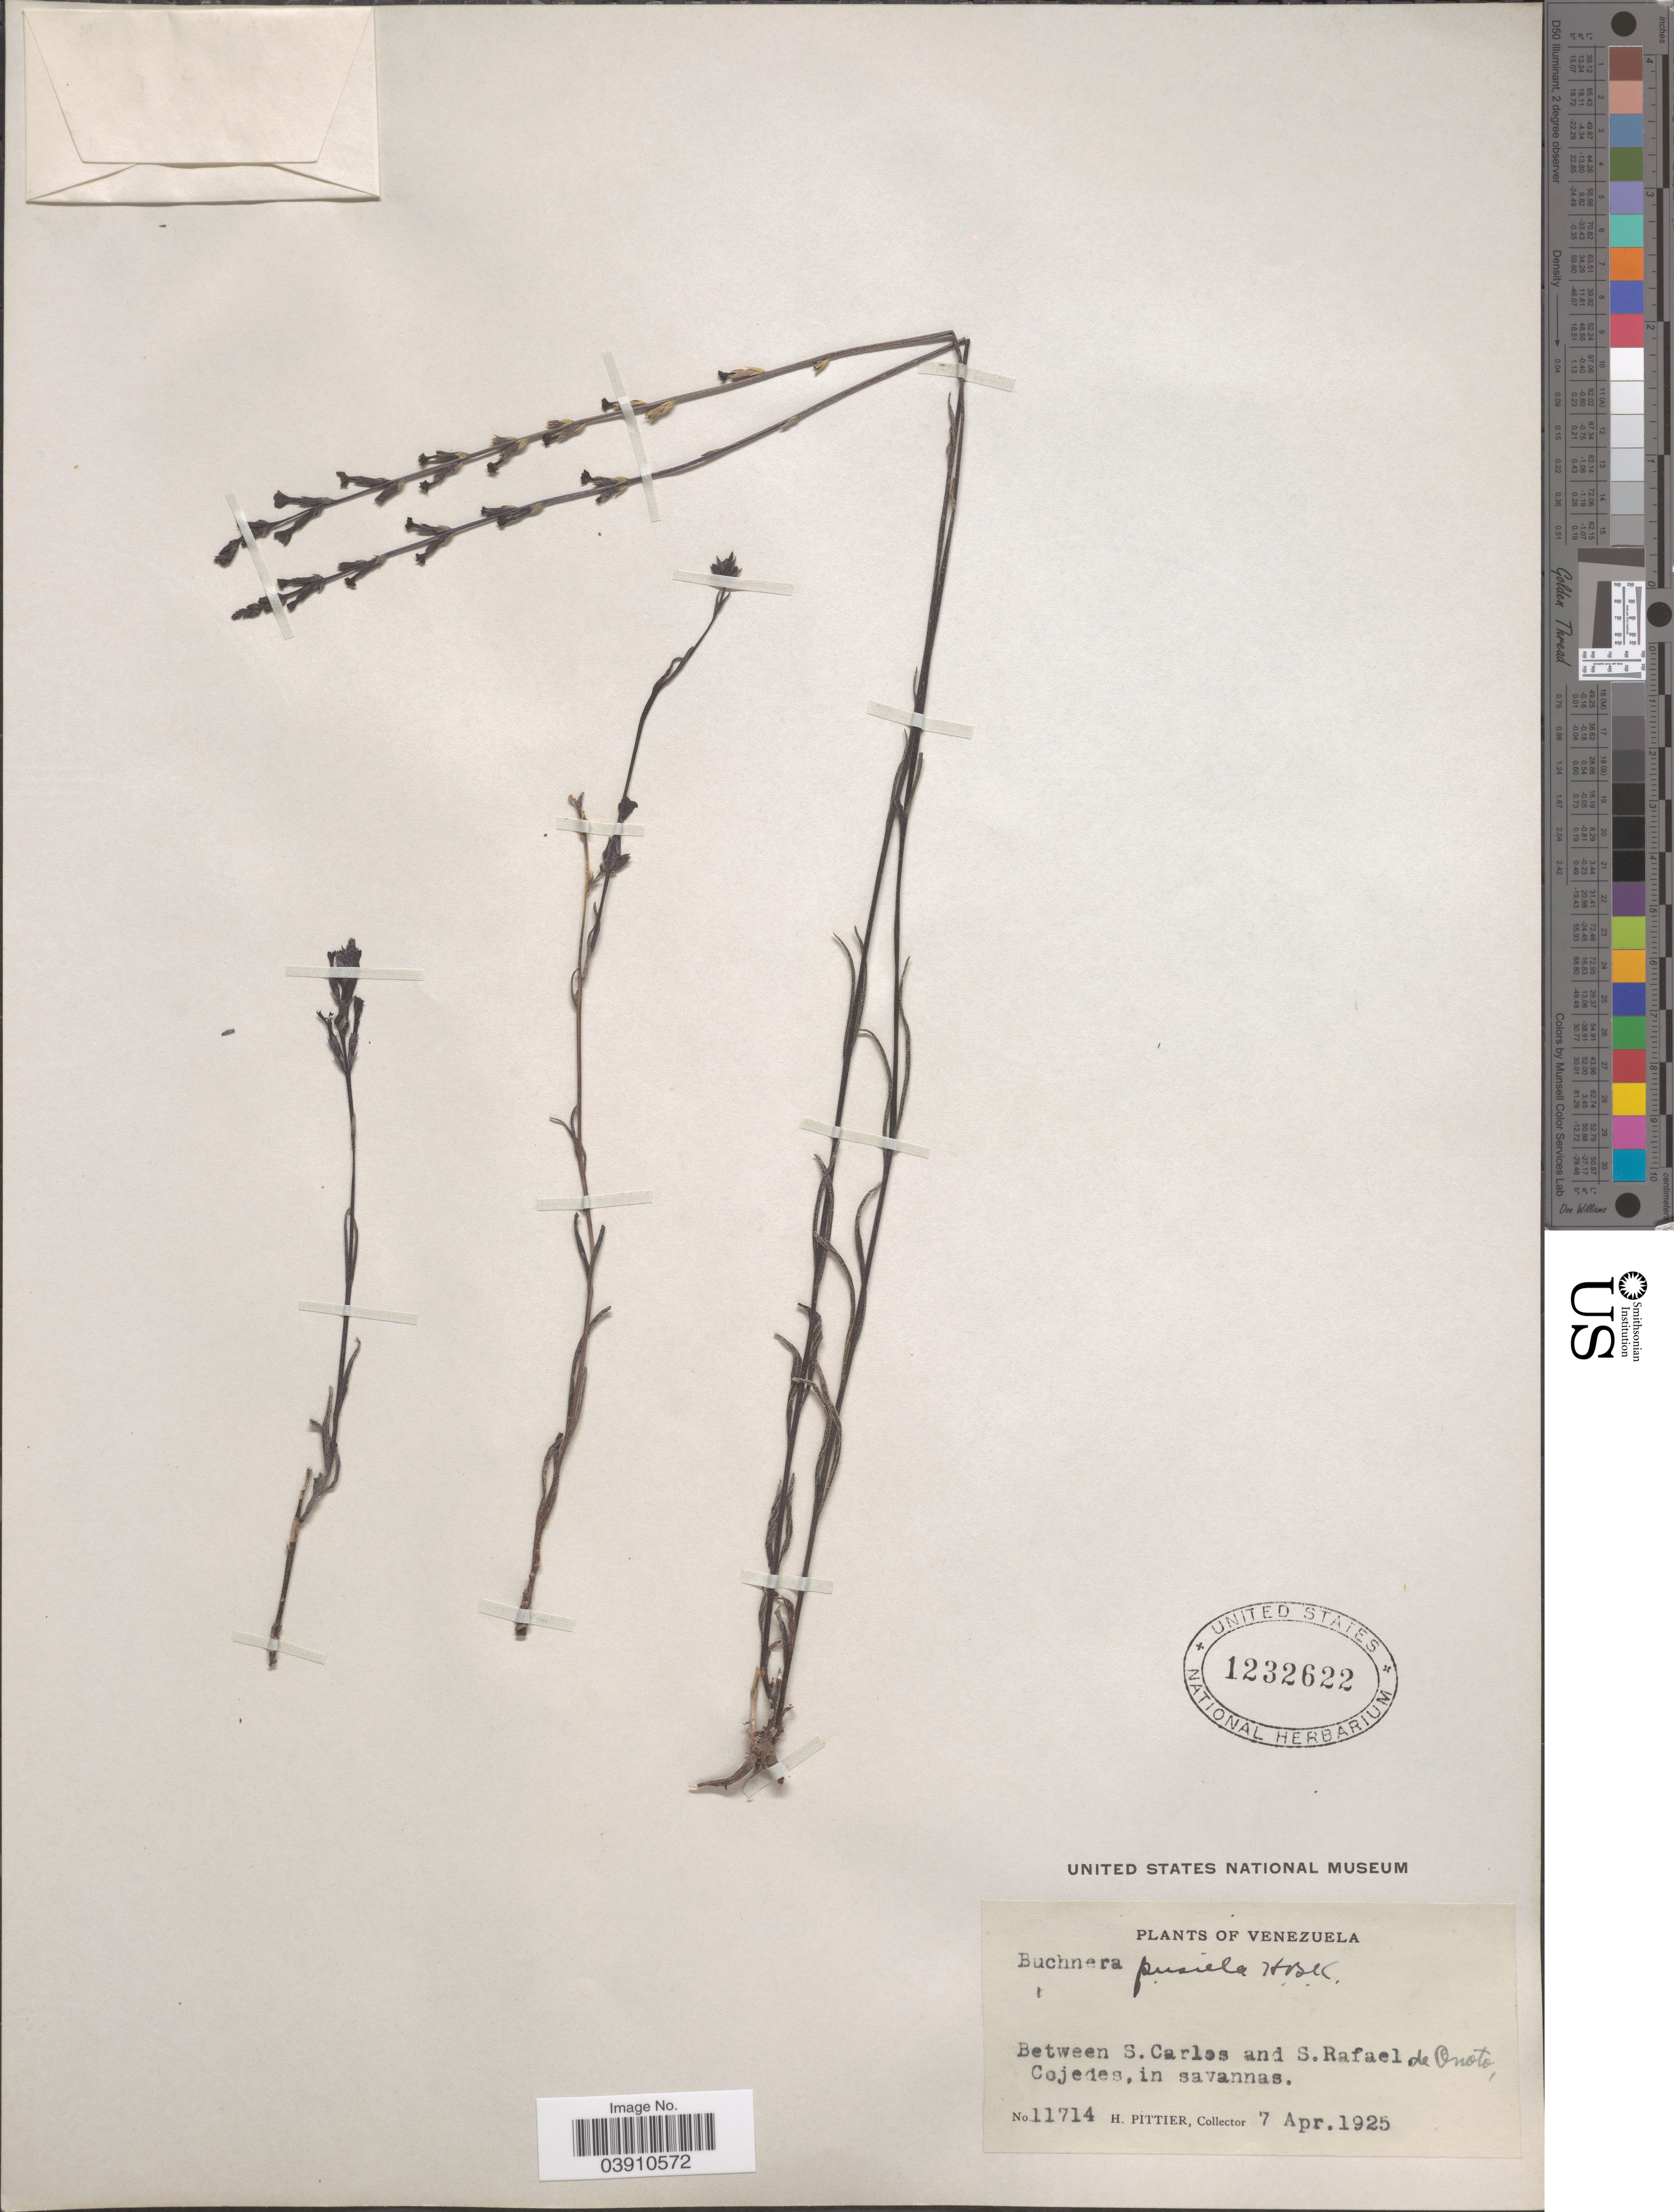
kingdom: Plantae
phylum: Tracheophyta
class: Magnoliopsida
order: Lamiales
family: Orobanchaceae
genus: Buchnera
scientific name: Buchnera pusilla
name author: Kunth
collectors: H. F. Pittier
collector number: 11714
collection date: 1925-04-07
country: Venezuela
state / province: Cojedes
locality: Between S. Carlos and S. Rafael de Onoto, Cojedes, in savannas.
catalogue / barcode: US 1232622